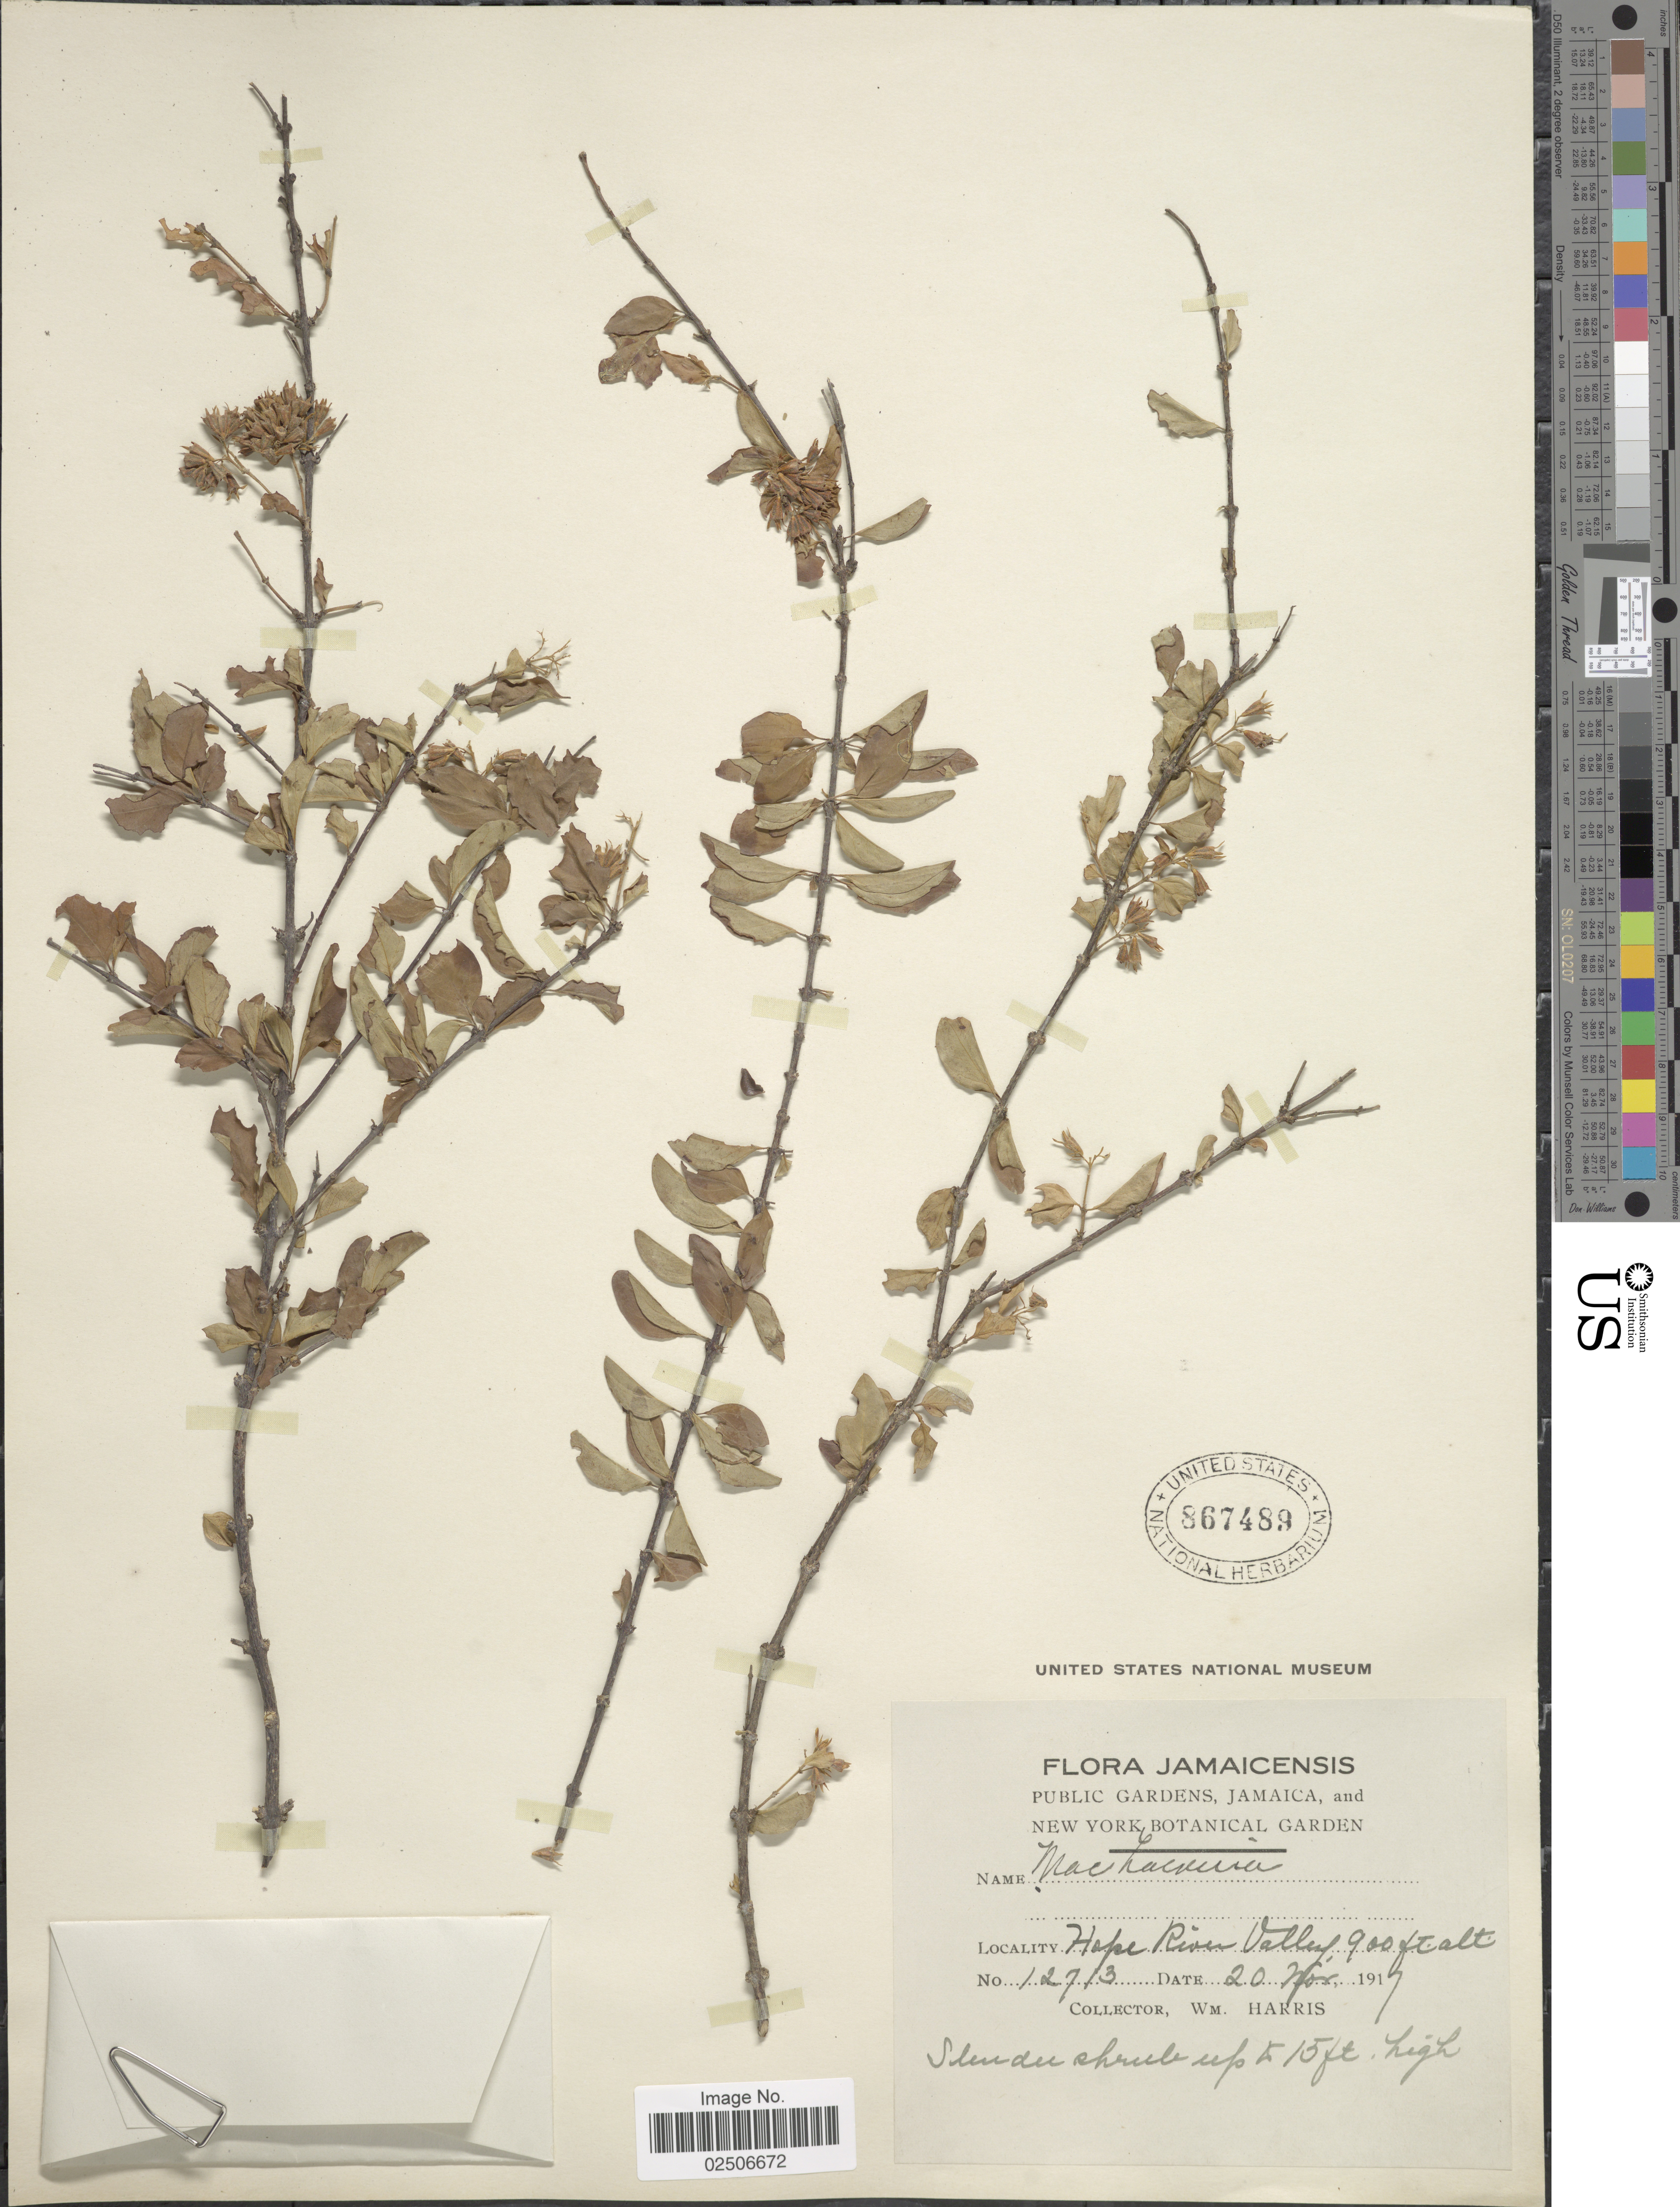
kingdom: Plantae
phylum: Tracheophyta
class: Magnoliopsida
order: Gentianales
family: Rubiaceae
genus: Machaonia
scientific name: Machaonia sp.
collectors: W. H. Harris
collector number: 12713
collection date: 1917-04-20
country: Jamaica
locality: Hope River Valley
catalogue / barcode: US 867489